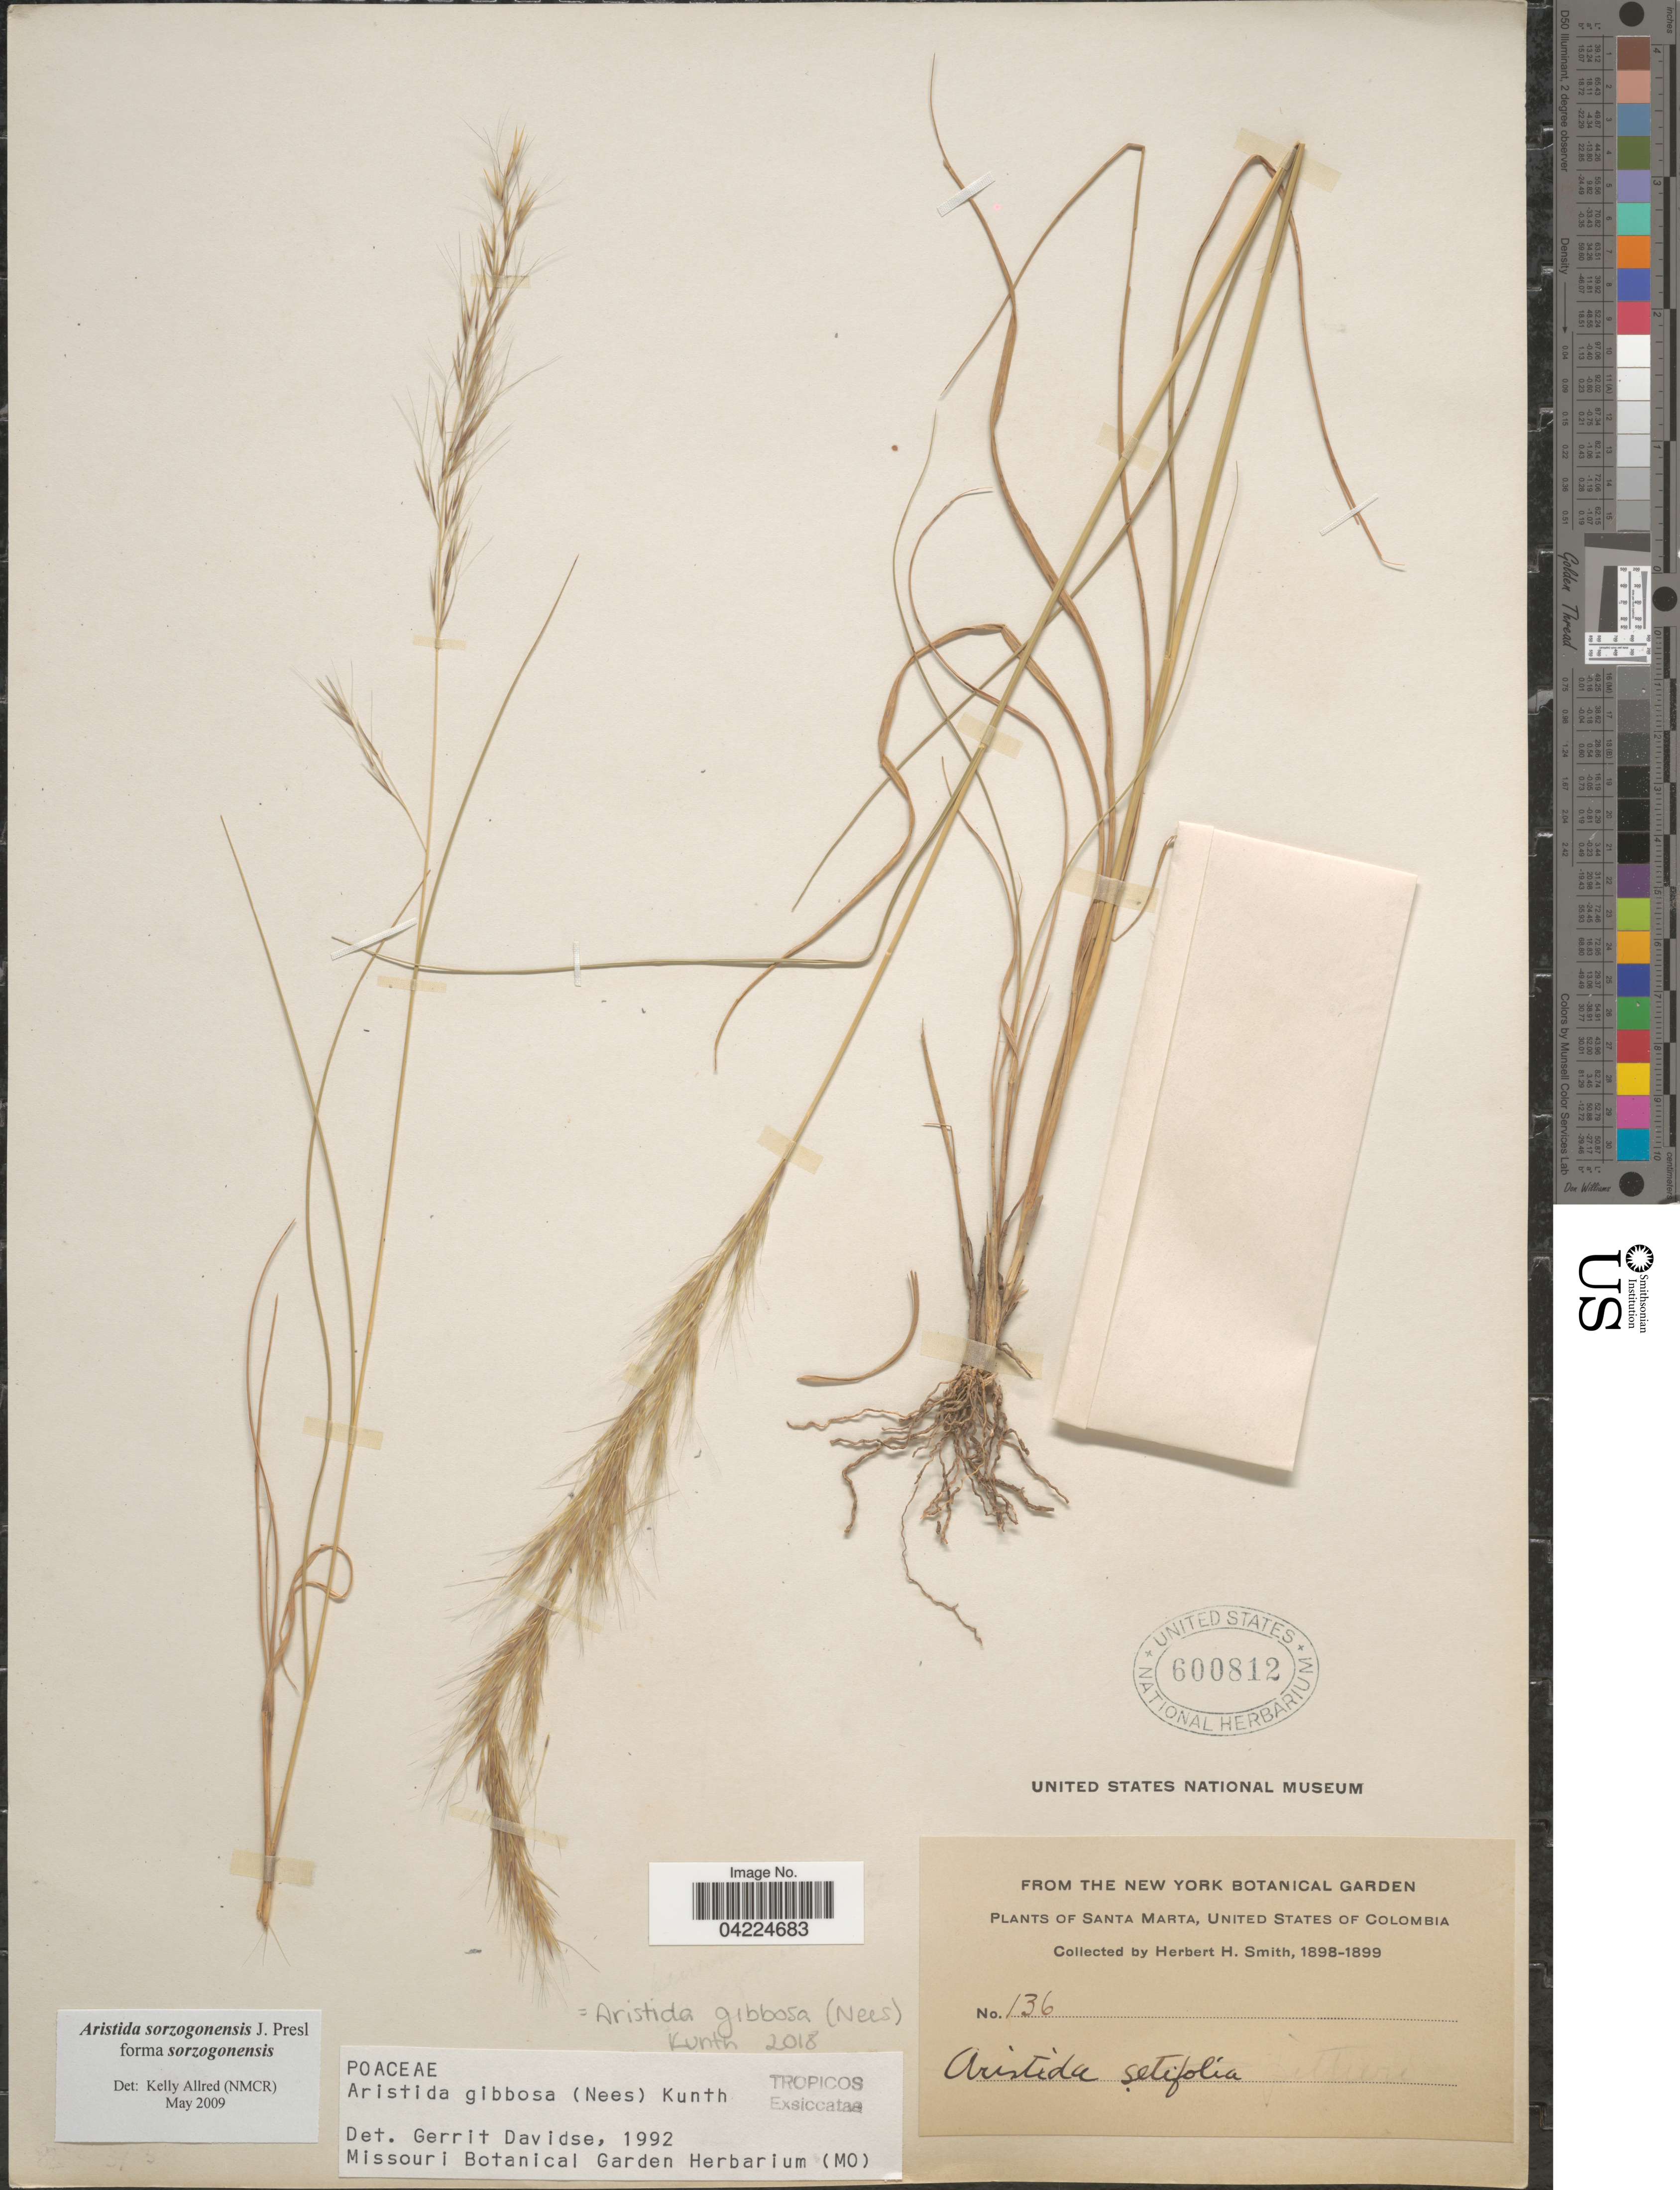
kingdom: Plantae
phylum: Tracheophyta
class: Liliopsida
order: Poales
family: Poaceae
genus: Aristida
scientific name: Aristida gibbosa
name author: (Nees) Kunth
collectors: Herbert H. Smith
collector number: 136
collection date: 1898/1899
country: Colombia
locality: Santa Marta, United States of Colombia.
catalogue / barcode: US 600812